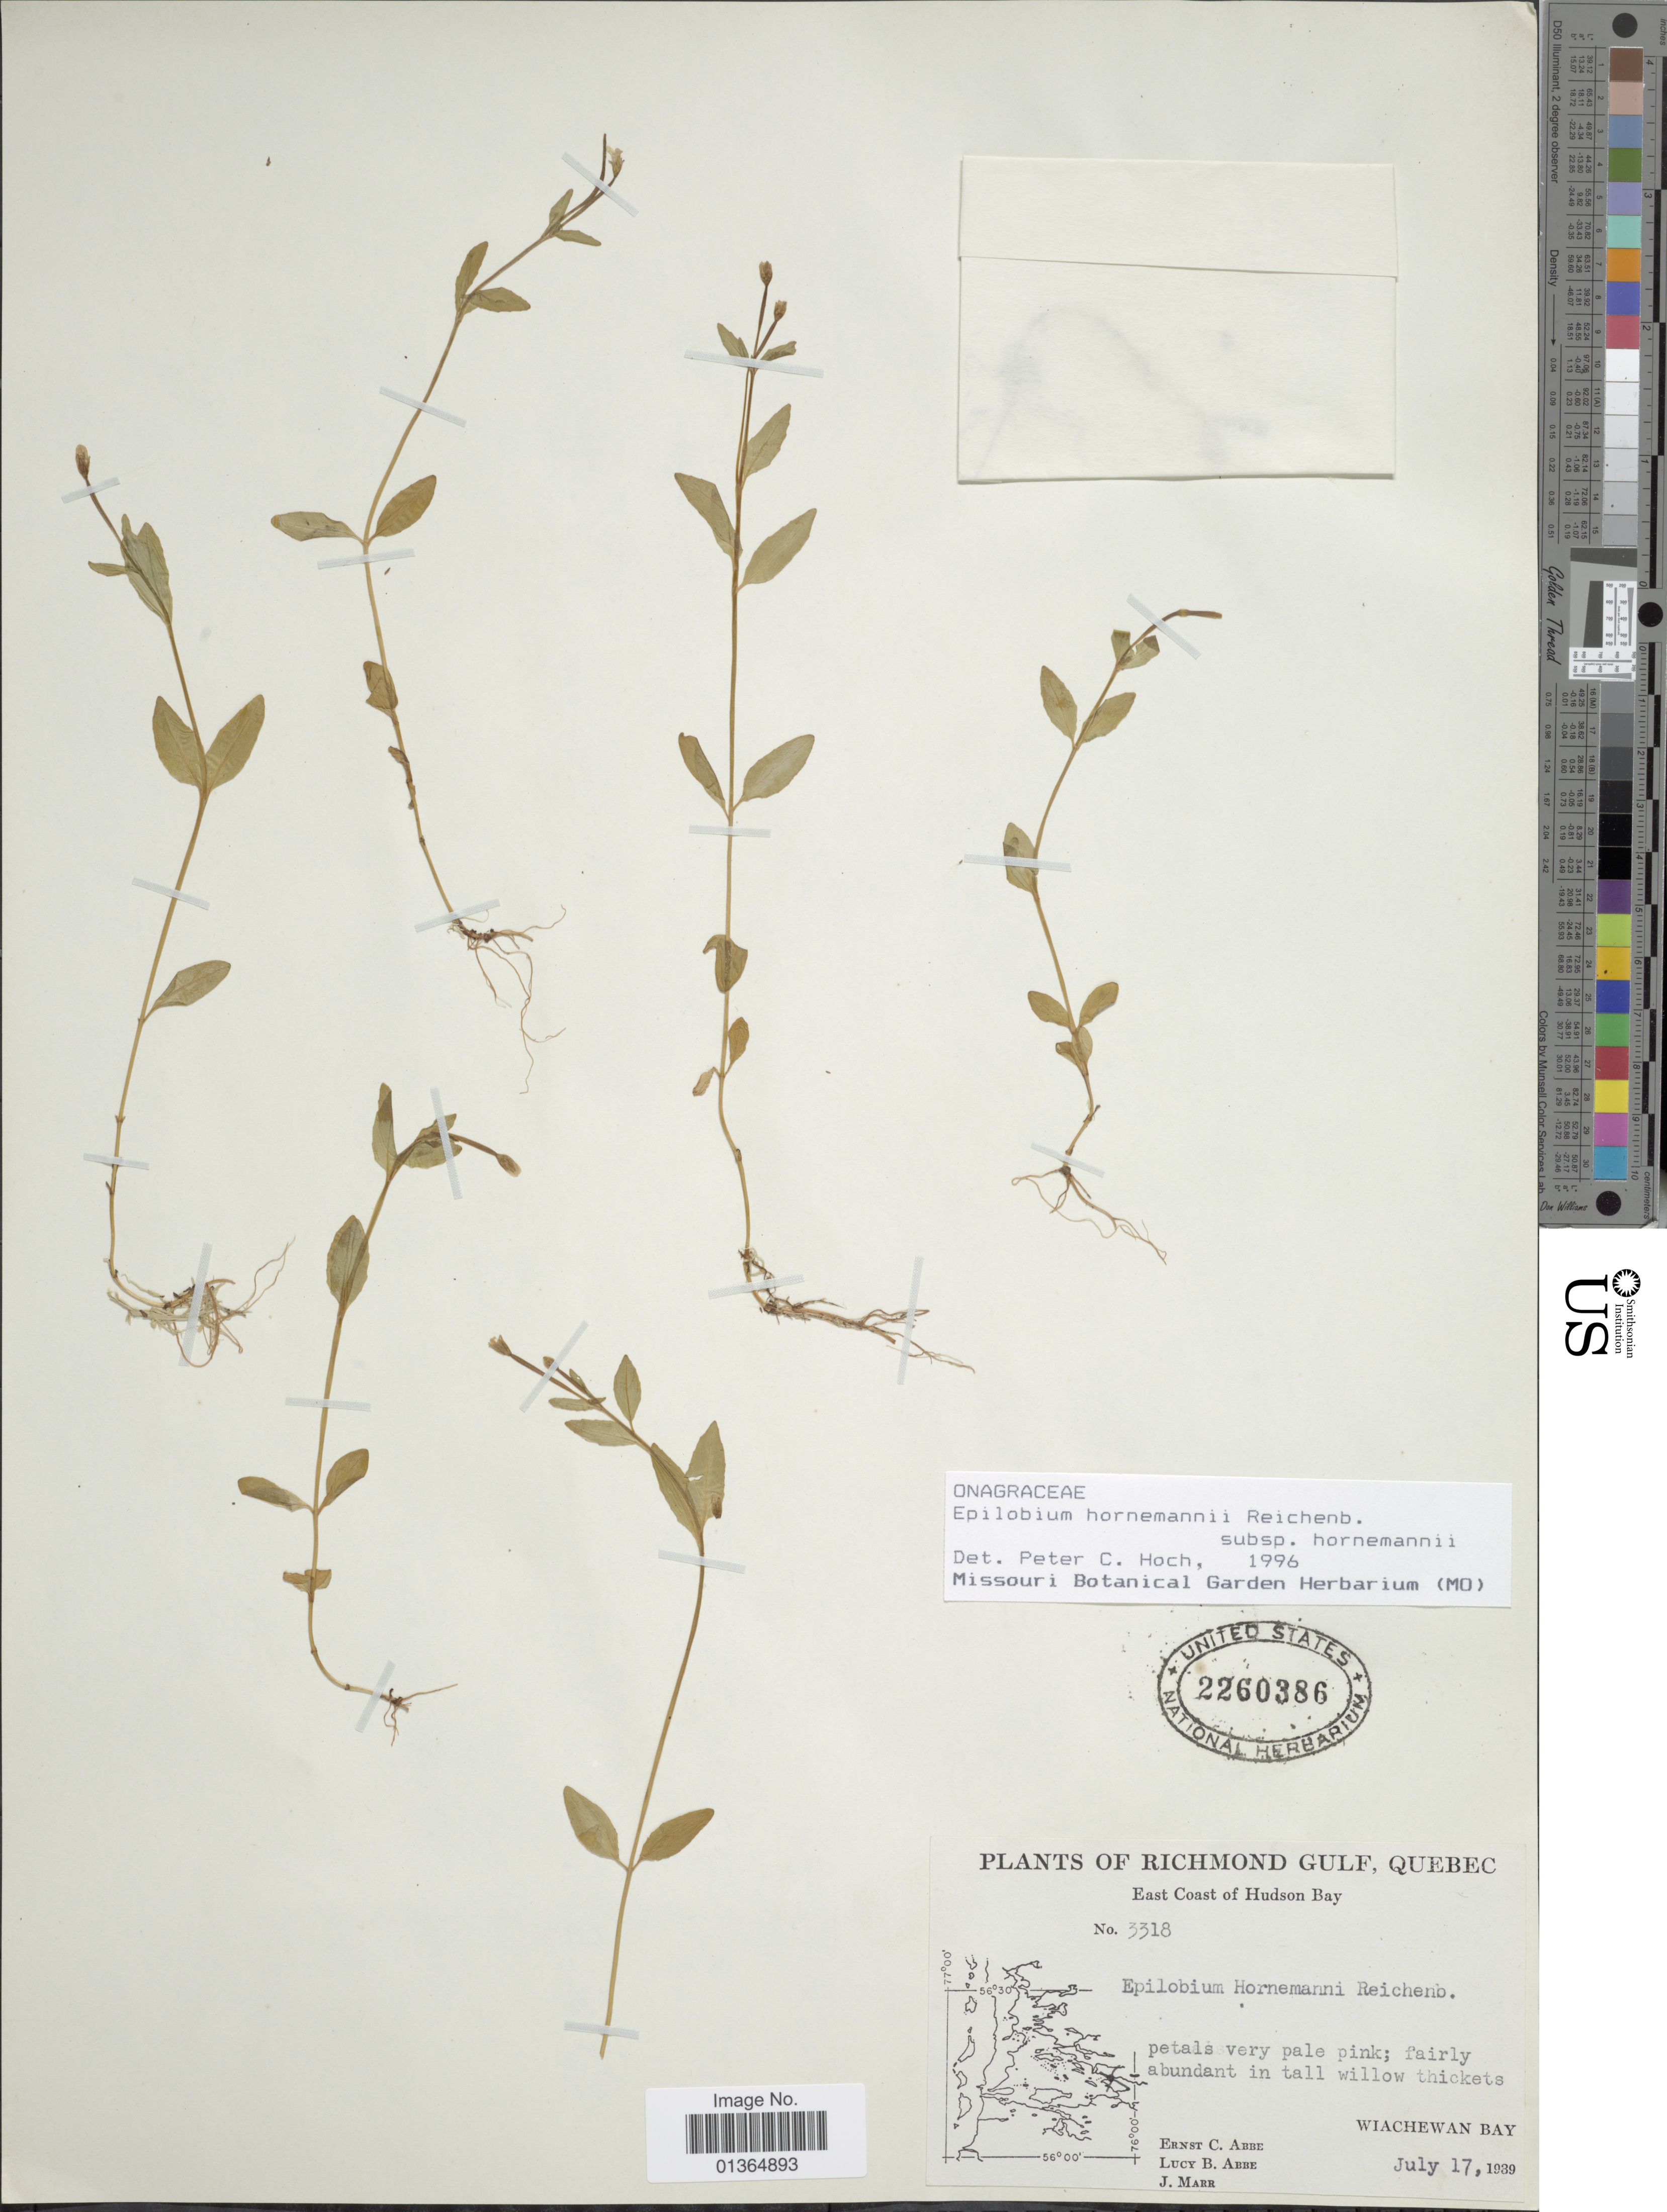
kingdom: Plantae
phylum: Tracheophyta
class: Magnoliopsida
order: Myrtales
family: Onagraceae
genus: Epilobium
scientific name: Epilobium hornemannii subsp. hornemannii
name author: Rchb.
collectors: E. C. Abbe, L. B. Abbe & J. Marr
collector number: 3318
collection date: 1939-07-17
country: Canada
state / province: Quebec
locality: Richmond Gulf. East Coast of Hudson Bay. Wiachewan Bay.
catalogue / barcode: US 2260386